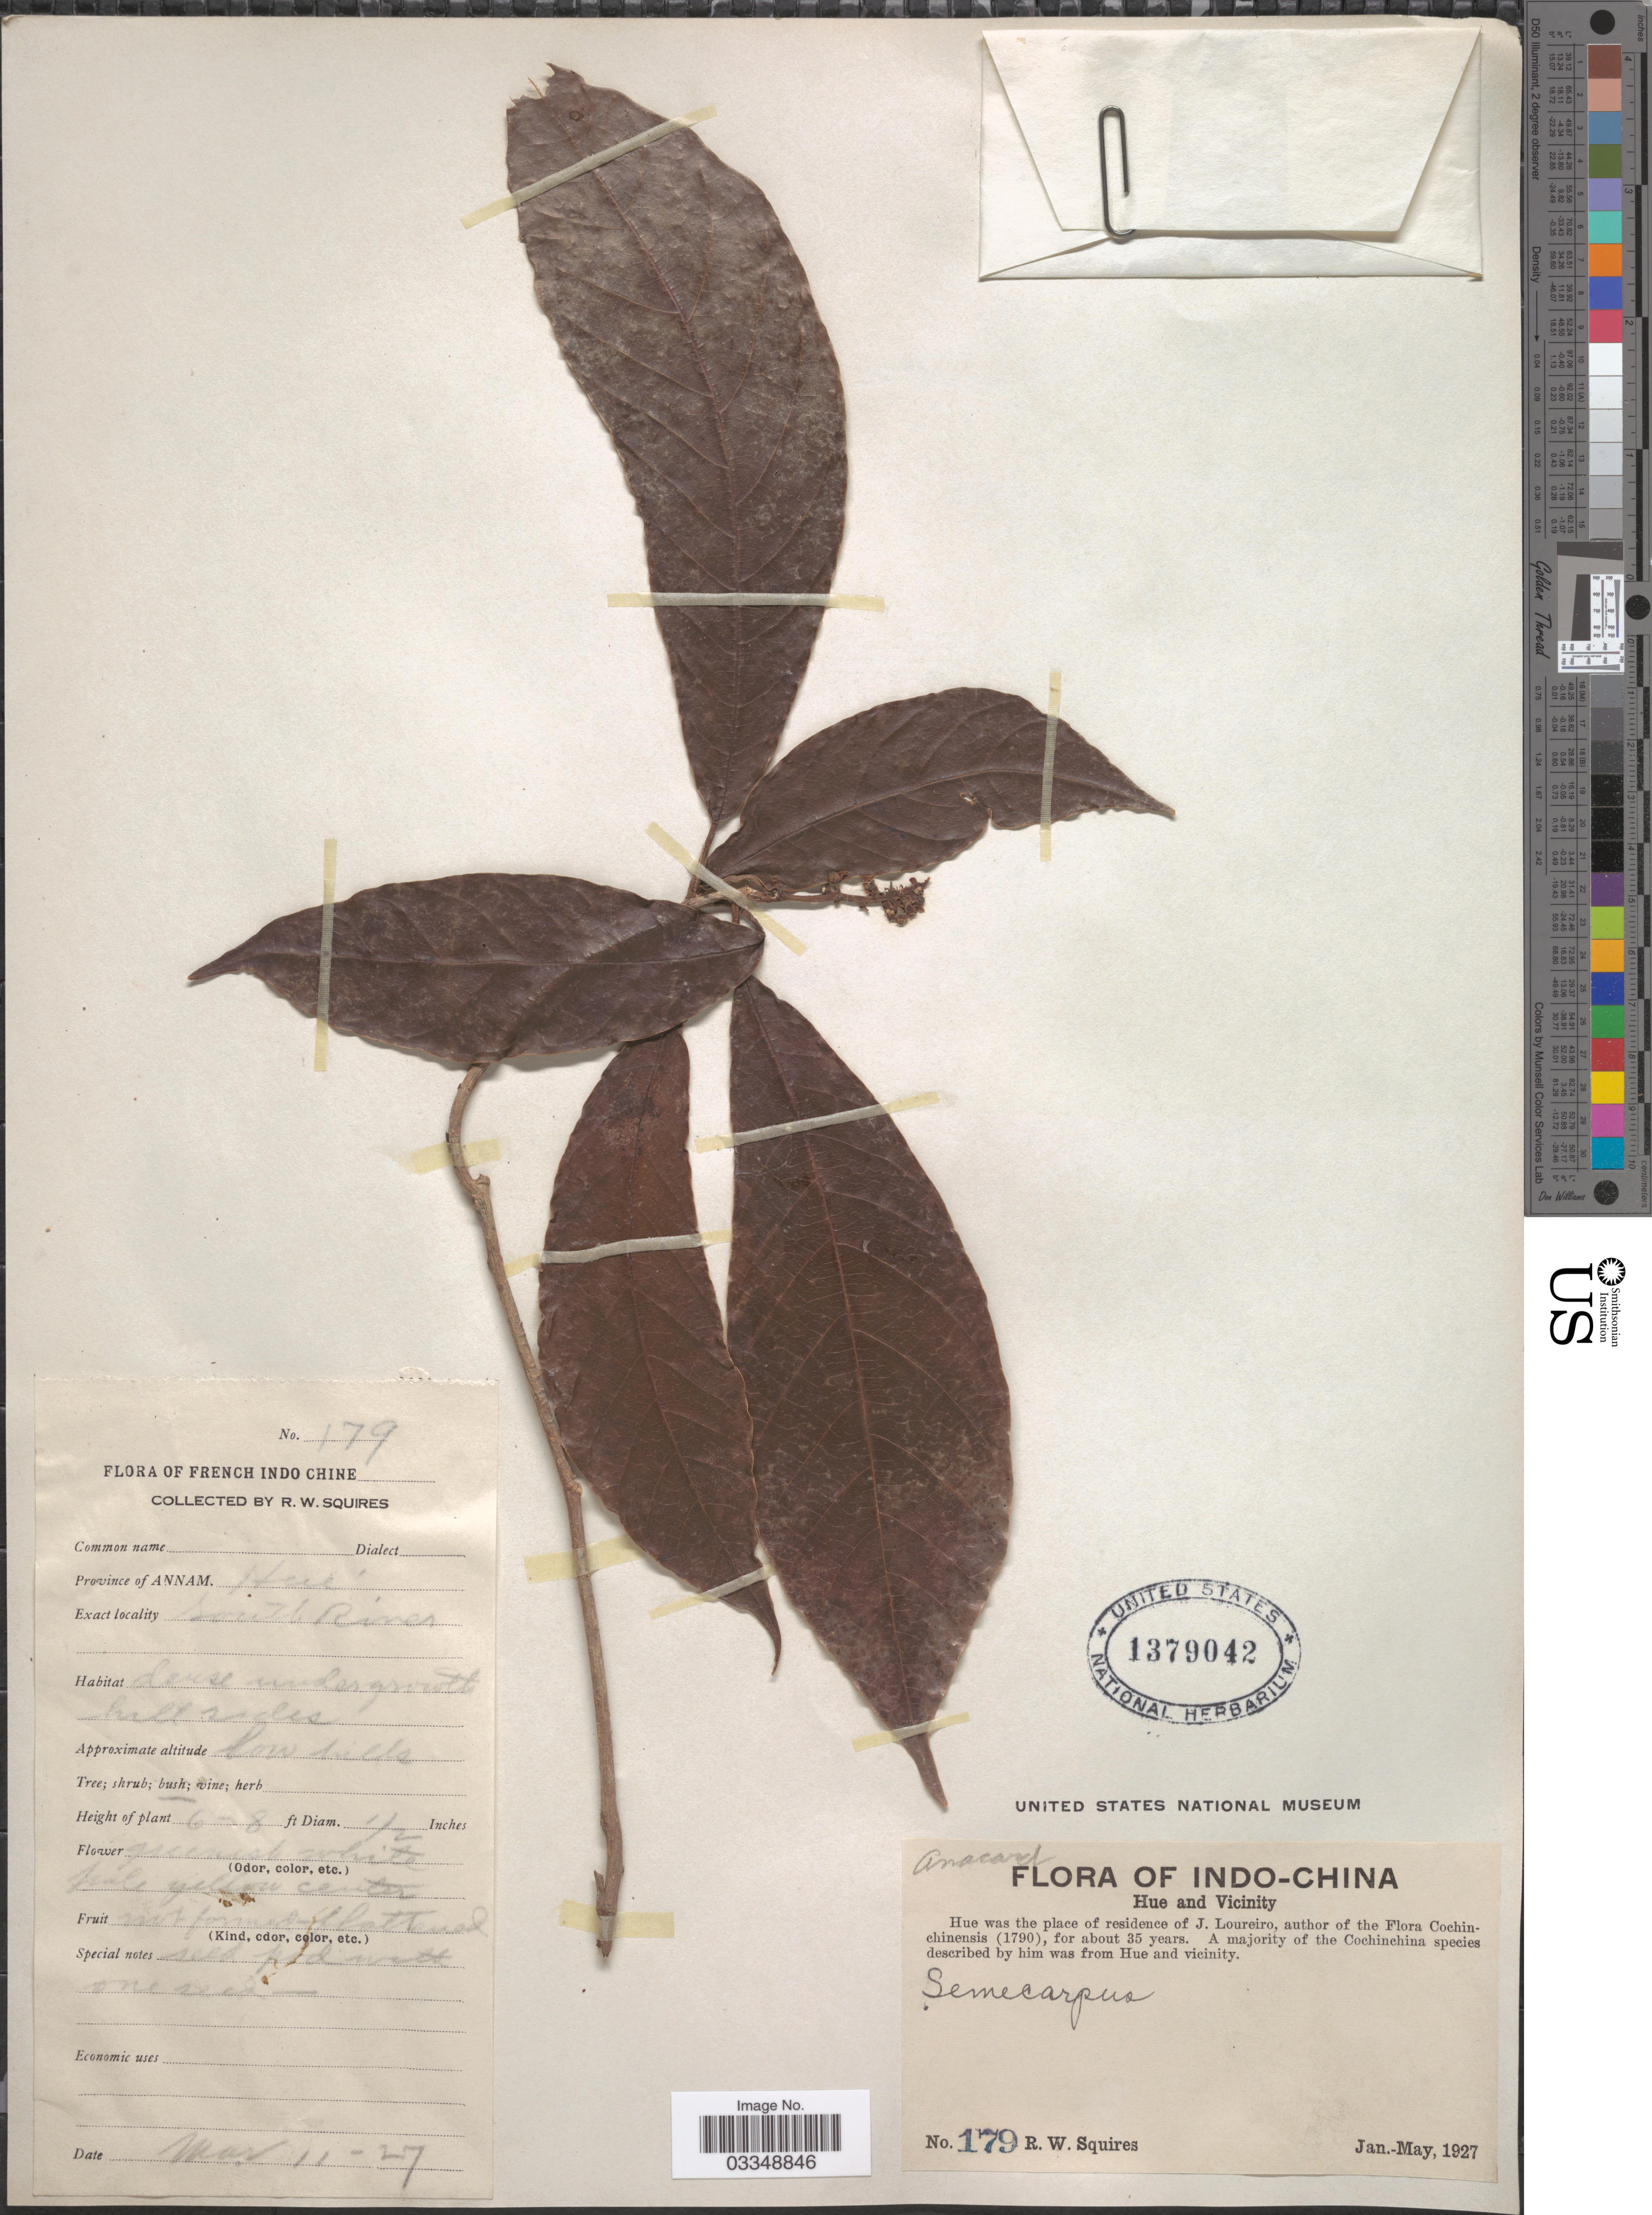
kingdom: Plantae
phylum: Tracheophyta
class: Magnoliopsida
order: Sapindales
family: Anacardiaceae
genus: Semecarpus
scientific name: Semecarpus sp.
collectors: R. Squires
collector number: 179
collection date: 1927-03-11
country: Vietnam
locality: French Indo-China. Hue and Vicinity. South River [interpreted].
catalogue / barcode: US 1379042